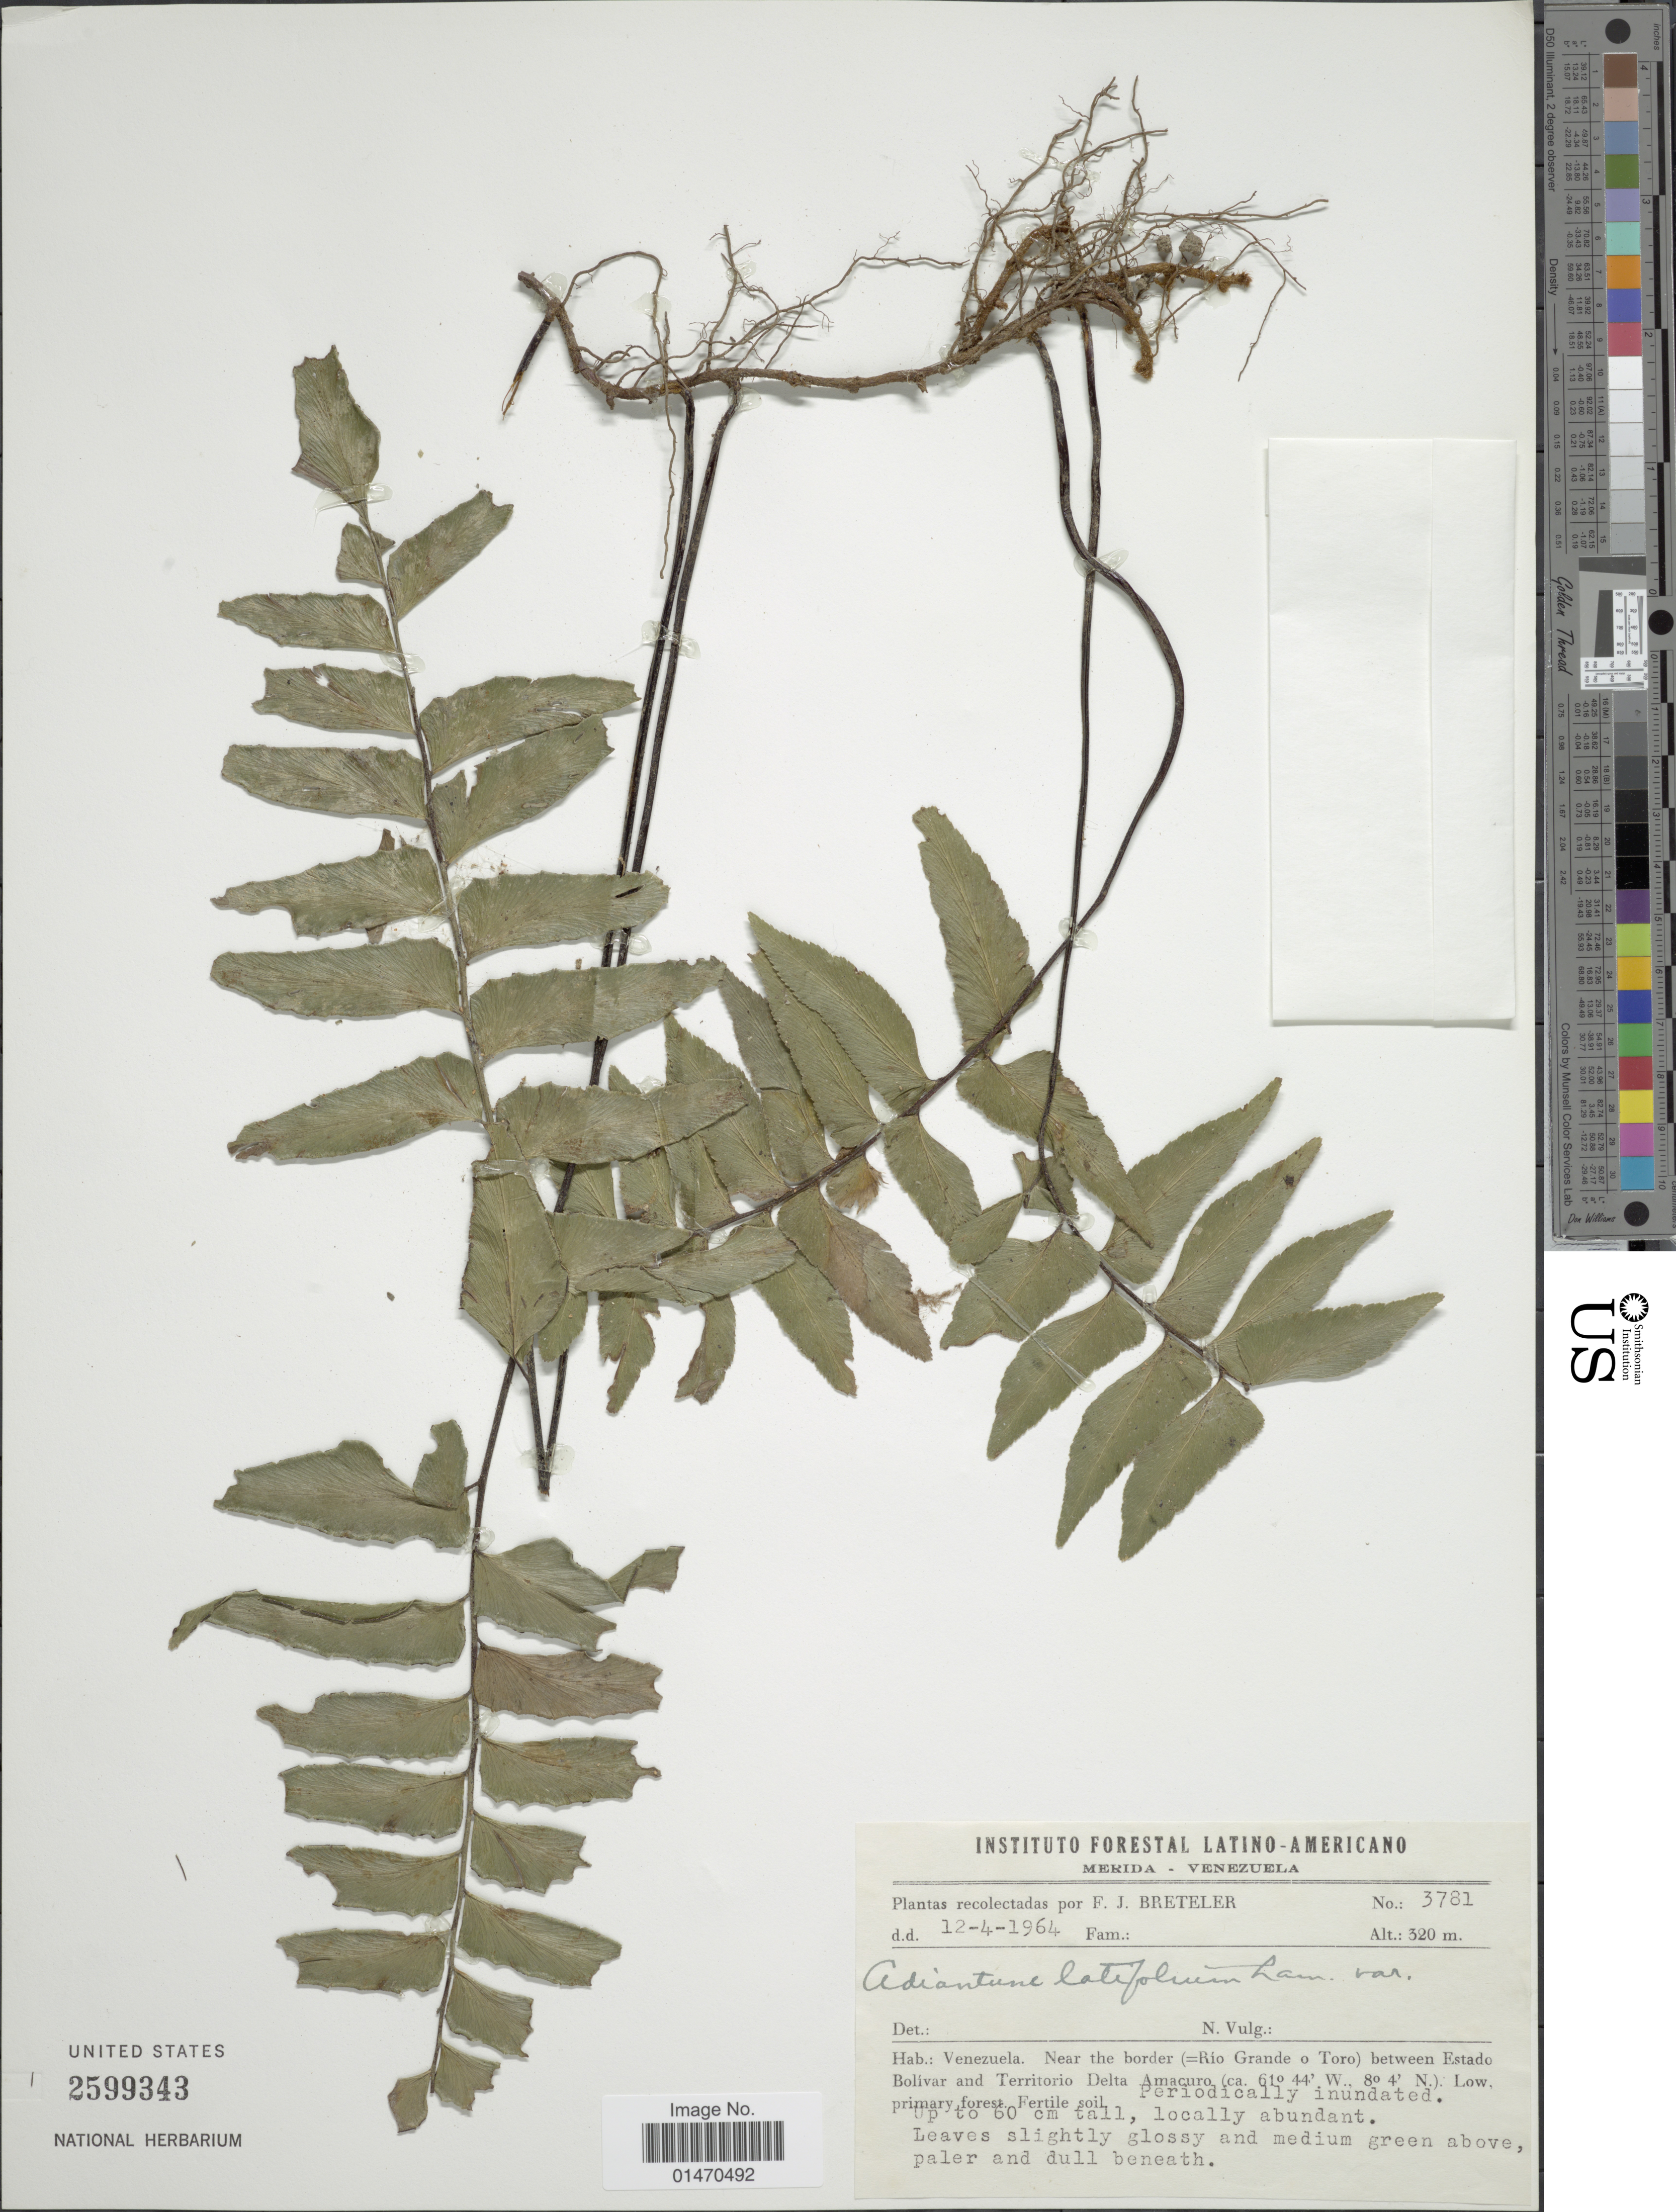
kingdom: Plantae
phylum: Tracheophyta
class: Polypodiopsida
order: Polypodiales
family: Pteridaceae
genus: Adiantum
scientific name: Adiantum latifolium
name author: Lam.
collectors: F. J. Breteler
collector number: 3781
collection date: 1964-04-12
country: Venezuela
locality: Merida-Venezuela, Near the border(Rio Grande o Toro) between Estado Bolivar and Territorio Delta Amacuro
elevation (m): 320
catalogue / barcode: US 2599343